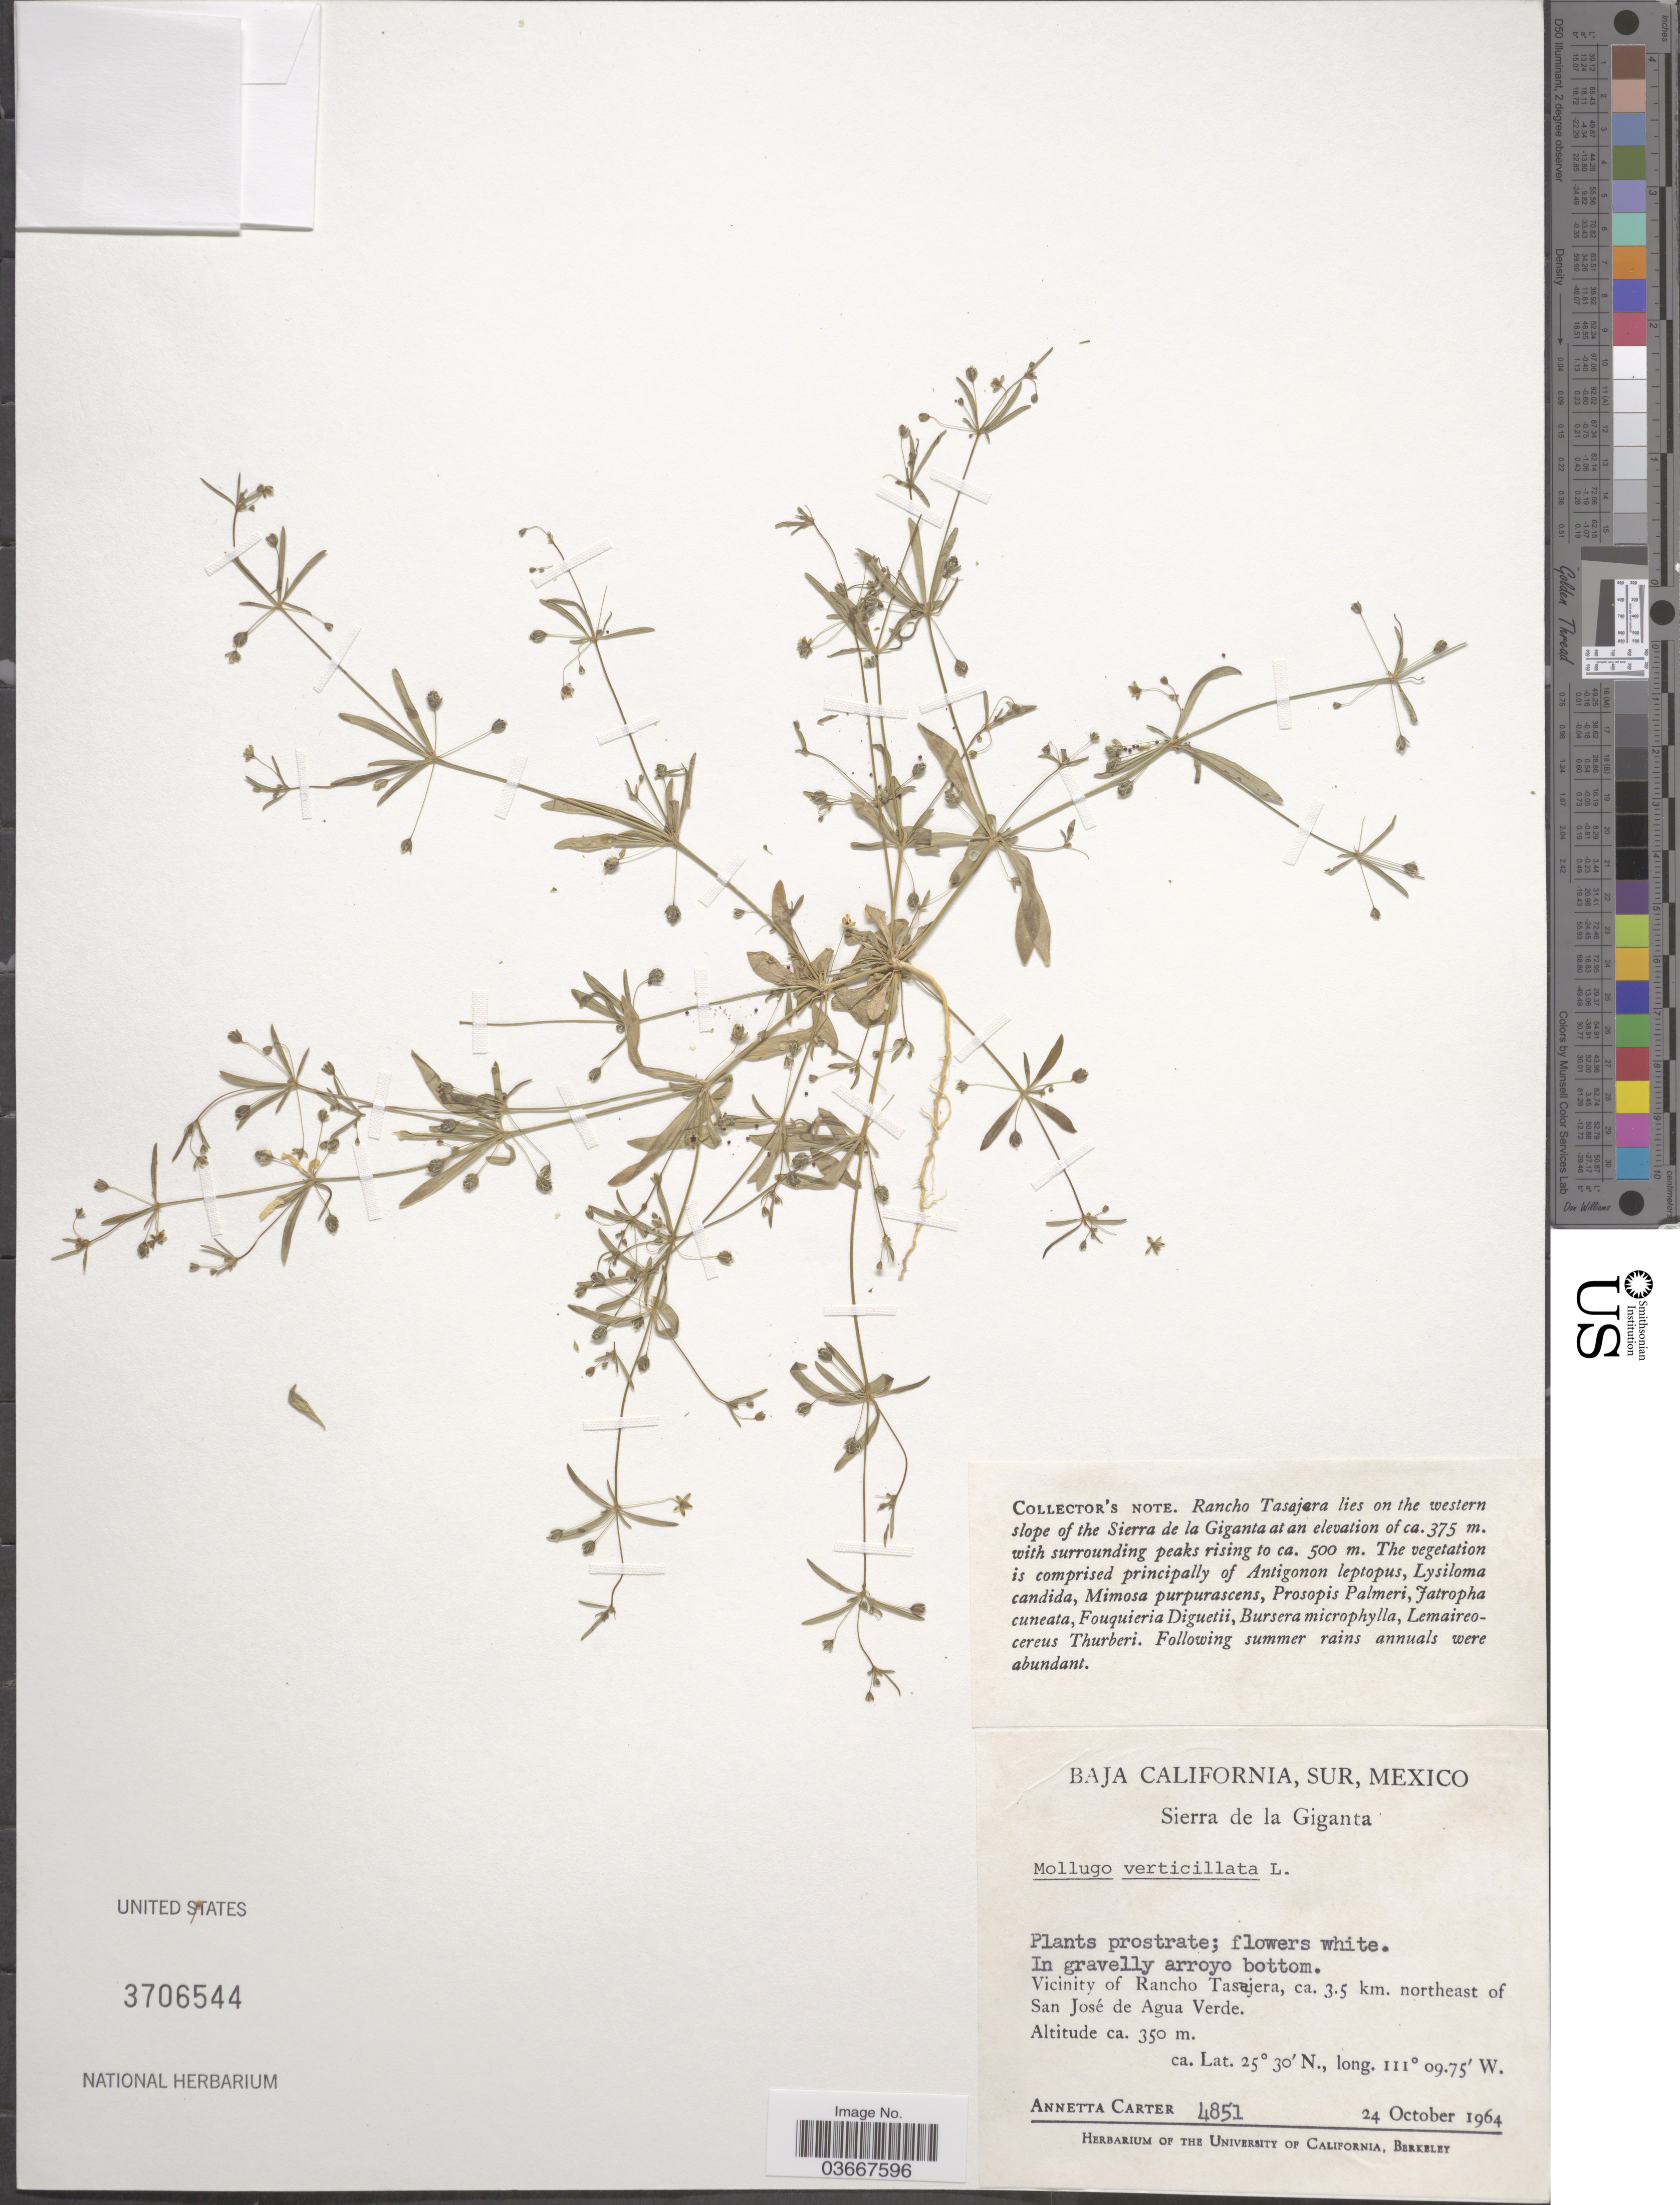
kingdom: Plantae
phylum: Tracheophyta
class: Magnoliopsida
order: Caryophyllales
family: Molluginaceae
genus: Mollugo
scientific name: Mollugo verticillata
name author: L.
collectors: A. Carter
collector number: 4851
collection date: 1964-10-24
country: Mexico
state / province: Baja California Sur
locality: Sierra de la Giganta. Vicinity of Rancho Tasjera, ca. 3.5 km. northeast of San José de Agua Verde. Rancho Tasjera lies on the western slope of the Sierra de la Giganta.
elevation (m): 350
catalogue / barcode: US 3706544